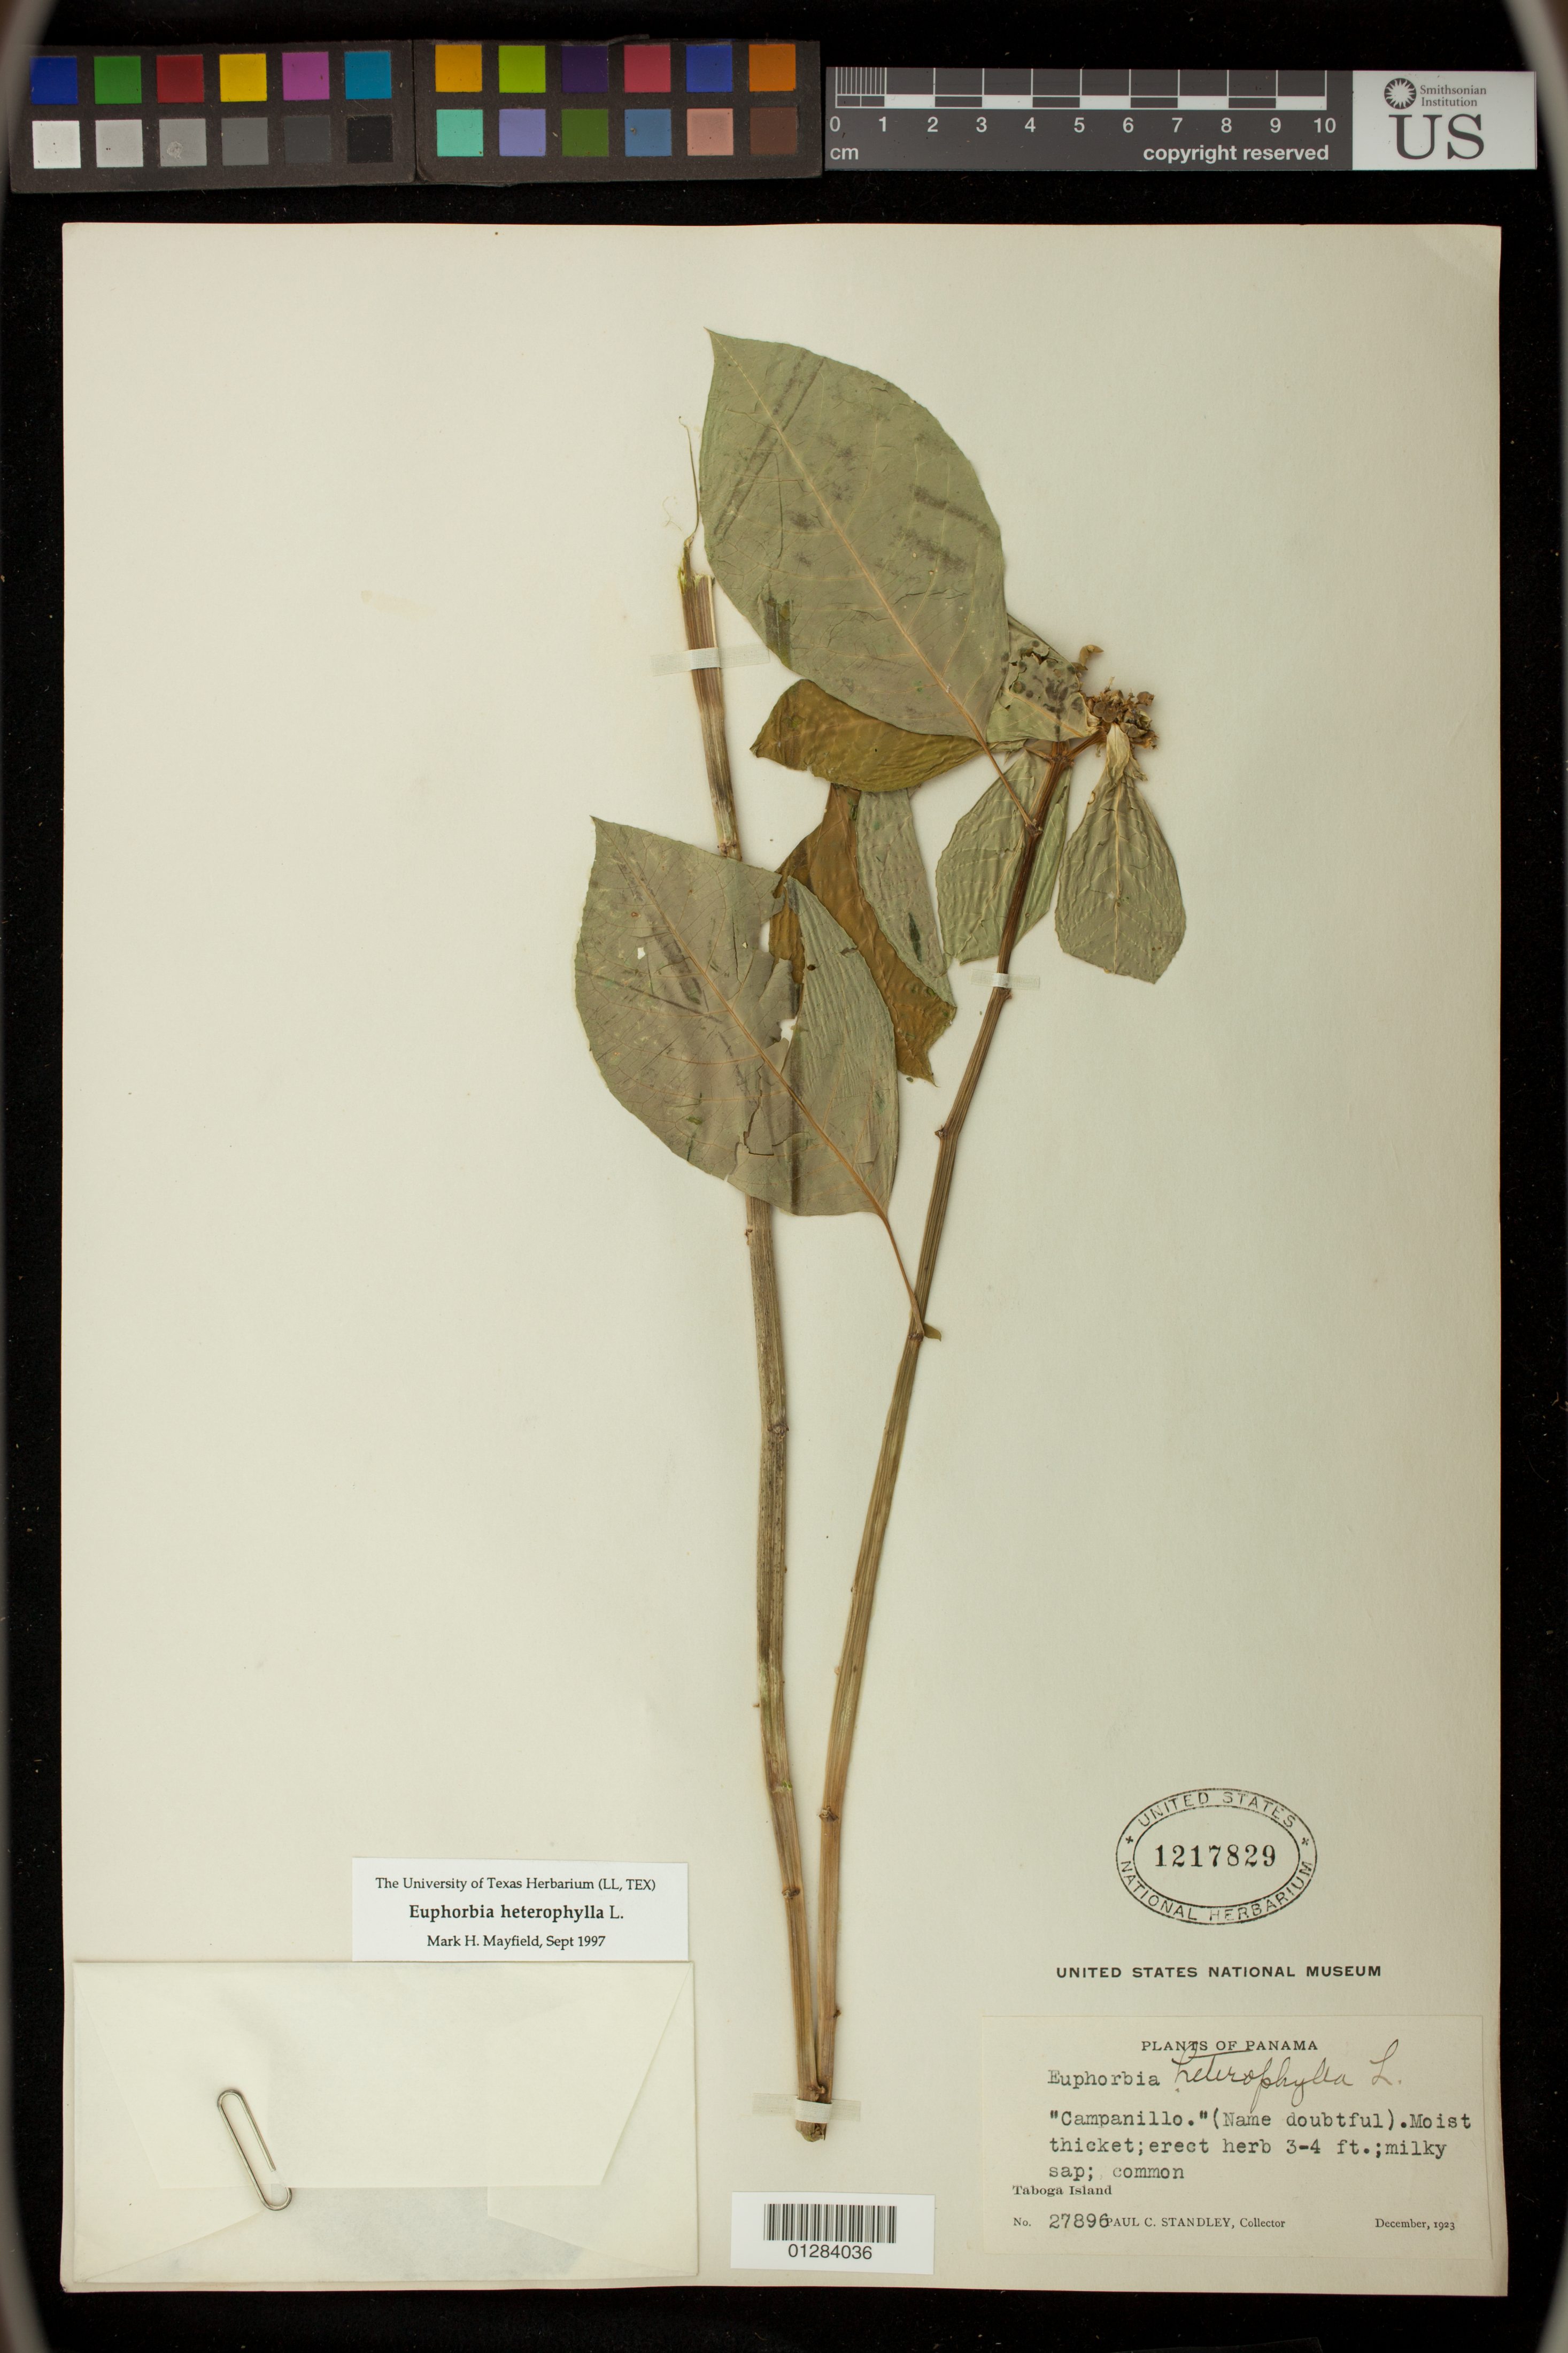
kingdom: Plantae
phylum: Tracheophyta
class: Magnoliopsida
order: Malpighiales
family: Euphorbiaceae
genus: Euphorbia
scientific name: Euphorbia heterophylla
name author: L.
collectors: P. C. Standley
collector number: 27896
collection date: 1923-12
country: Panama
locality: Taboga Island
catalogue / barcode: US 1217829